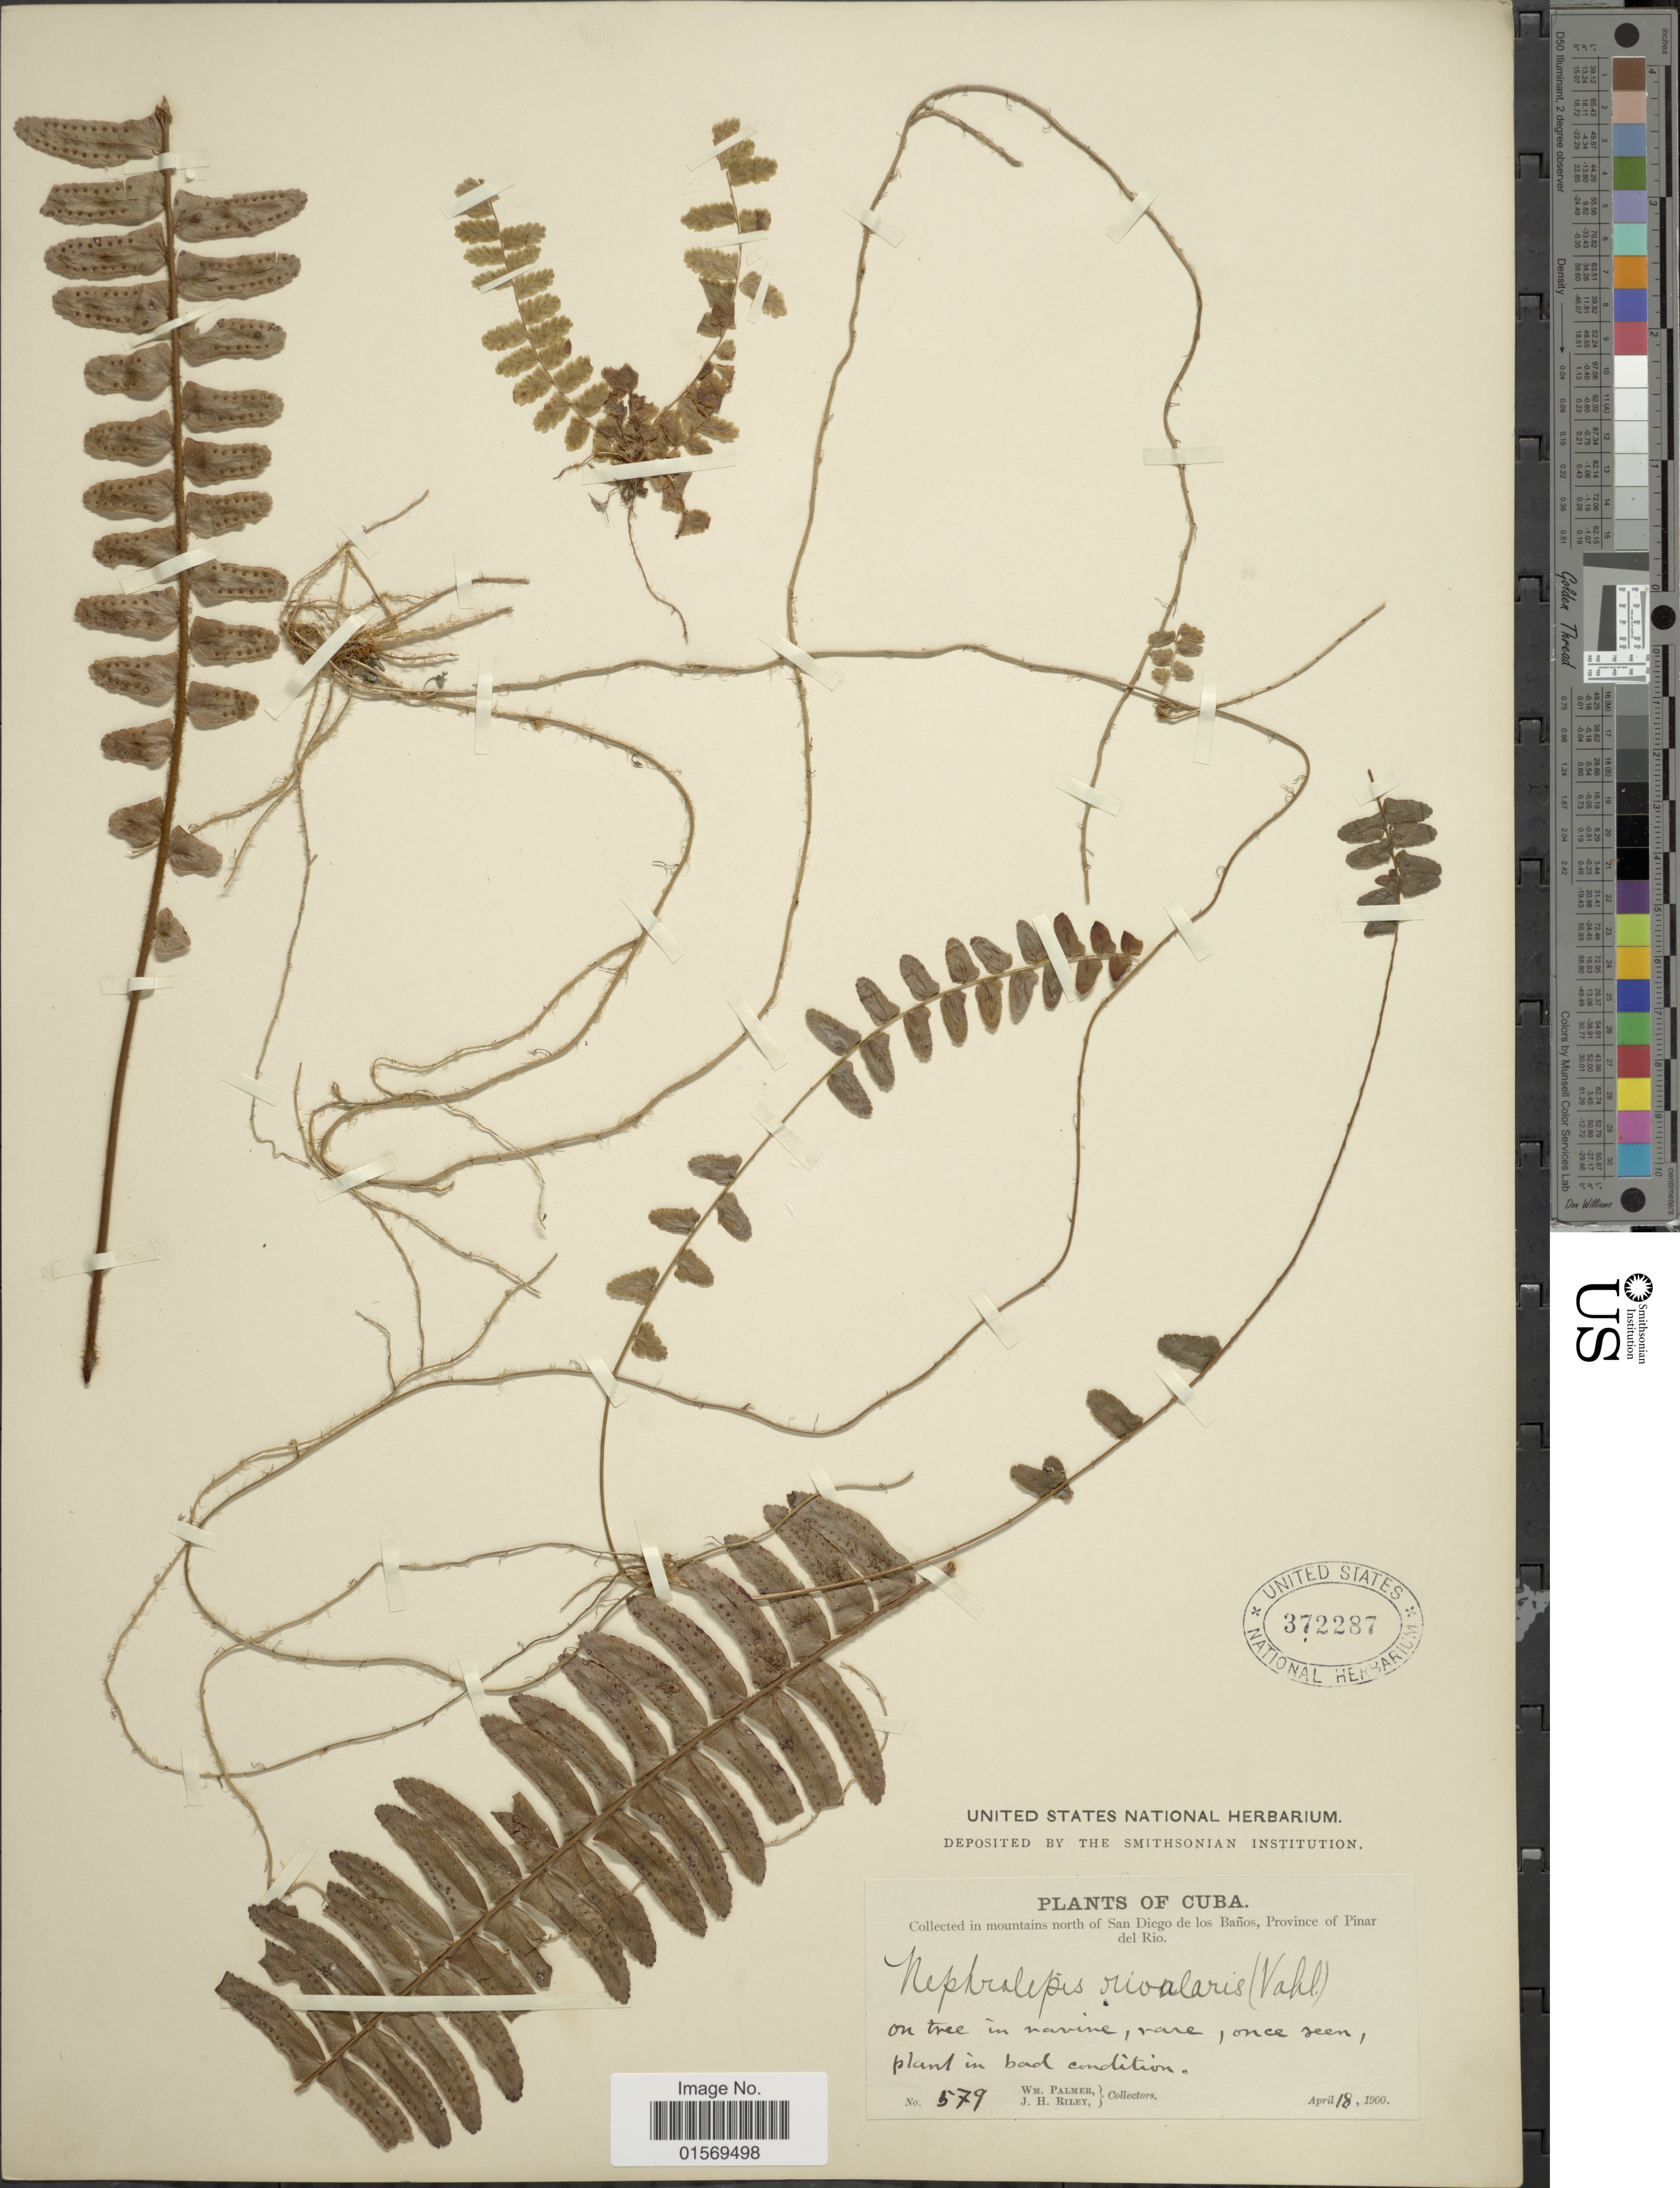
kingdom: Plantae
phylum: Tracheophyta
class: Polypodiopsida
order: Polypodiales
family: Nephrolepidaceae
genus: Nephrolepis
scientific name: Nephrolepis rivularis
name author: (Vahl) Mett. ex Krug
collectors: W. Palmer & J. H. Riley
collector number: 579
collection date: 1900-04-18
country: Cuba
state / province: Pinar del Río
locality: Cuba, mountains north of San Diego de los Banos, Province of Pinar del Rio.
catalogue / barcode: US 372287